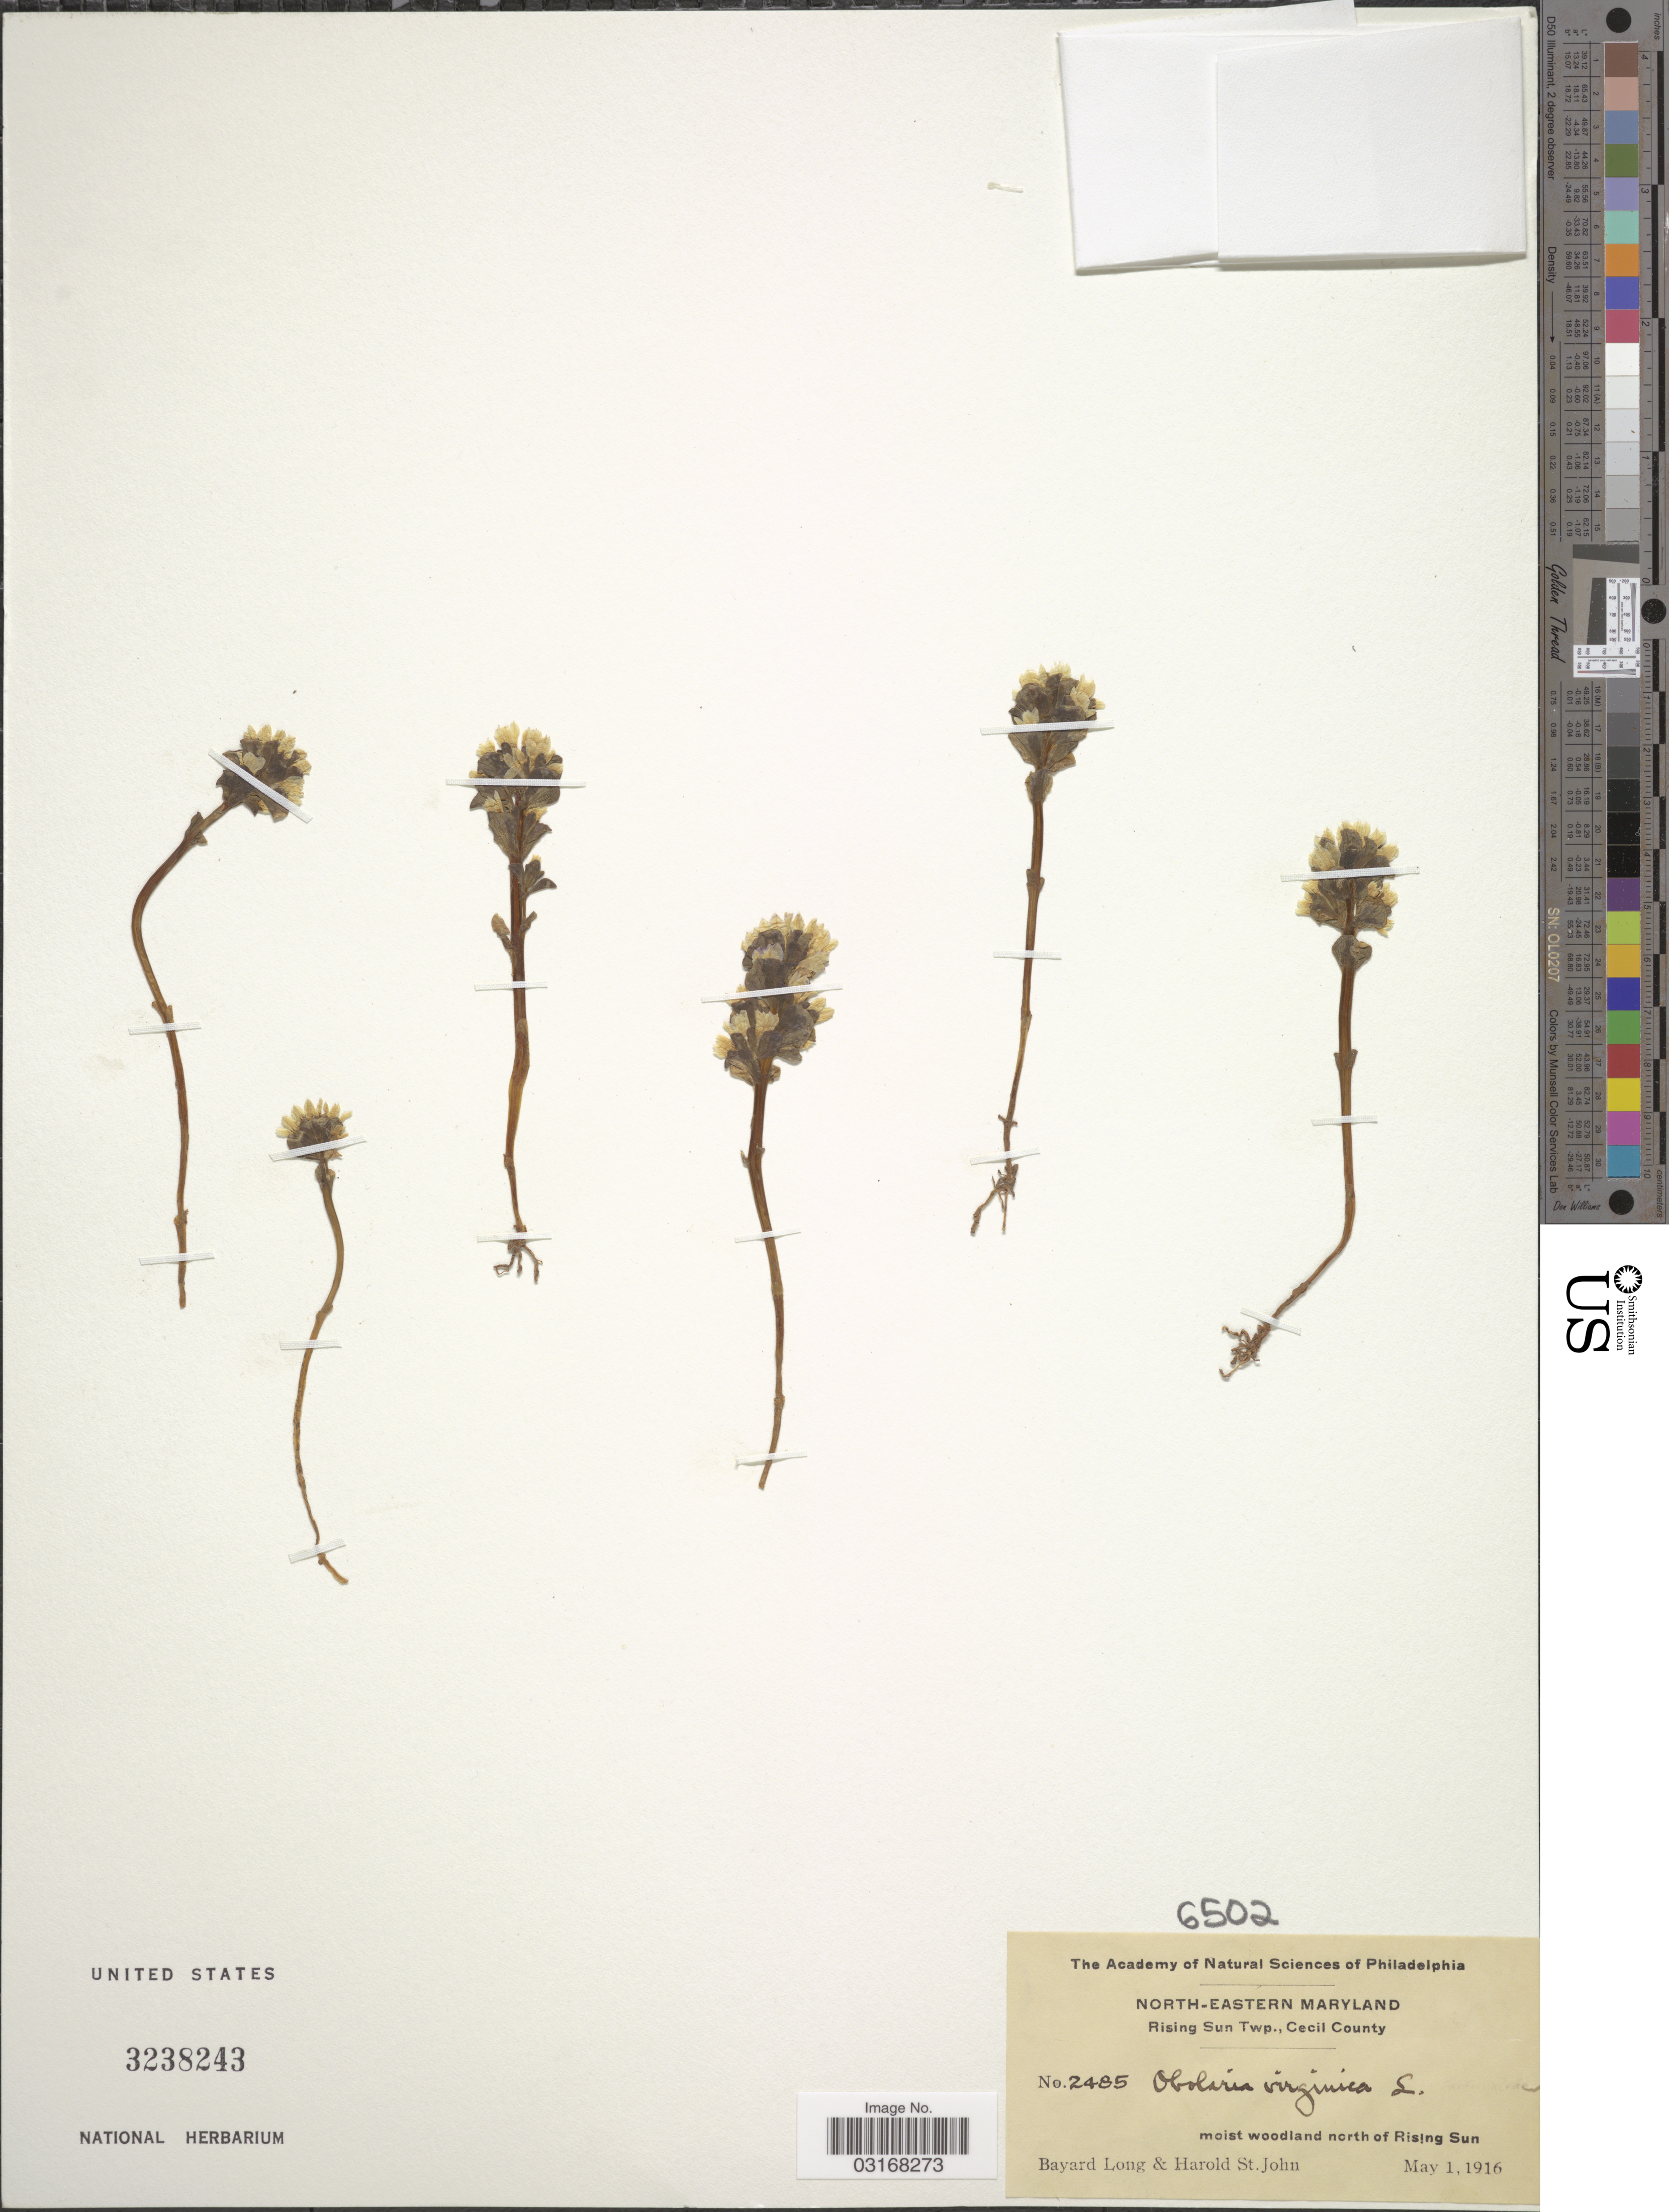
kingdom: Plantae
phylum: Tracheophyta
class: Magnoliopsida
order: Gentianales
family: Gentianaceae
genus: Obolaria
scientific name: Obolaria virginica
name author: L.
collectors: B. Long & H. St. John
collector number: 2485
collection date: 1916-05-01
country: United States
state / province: Maryland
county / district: Cecil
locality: North-eastern Maryland. Rising Sun Twp., Cecil County. Moist woodland north of Rising Sun.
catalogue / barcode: US 3238243